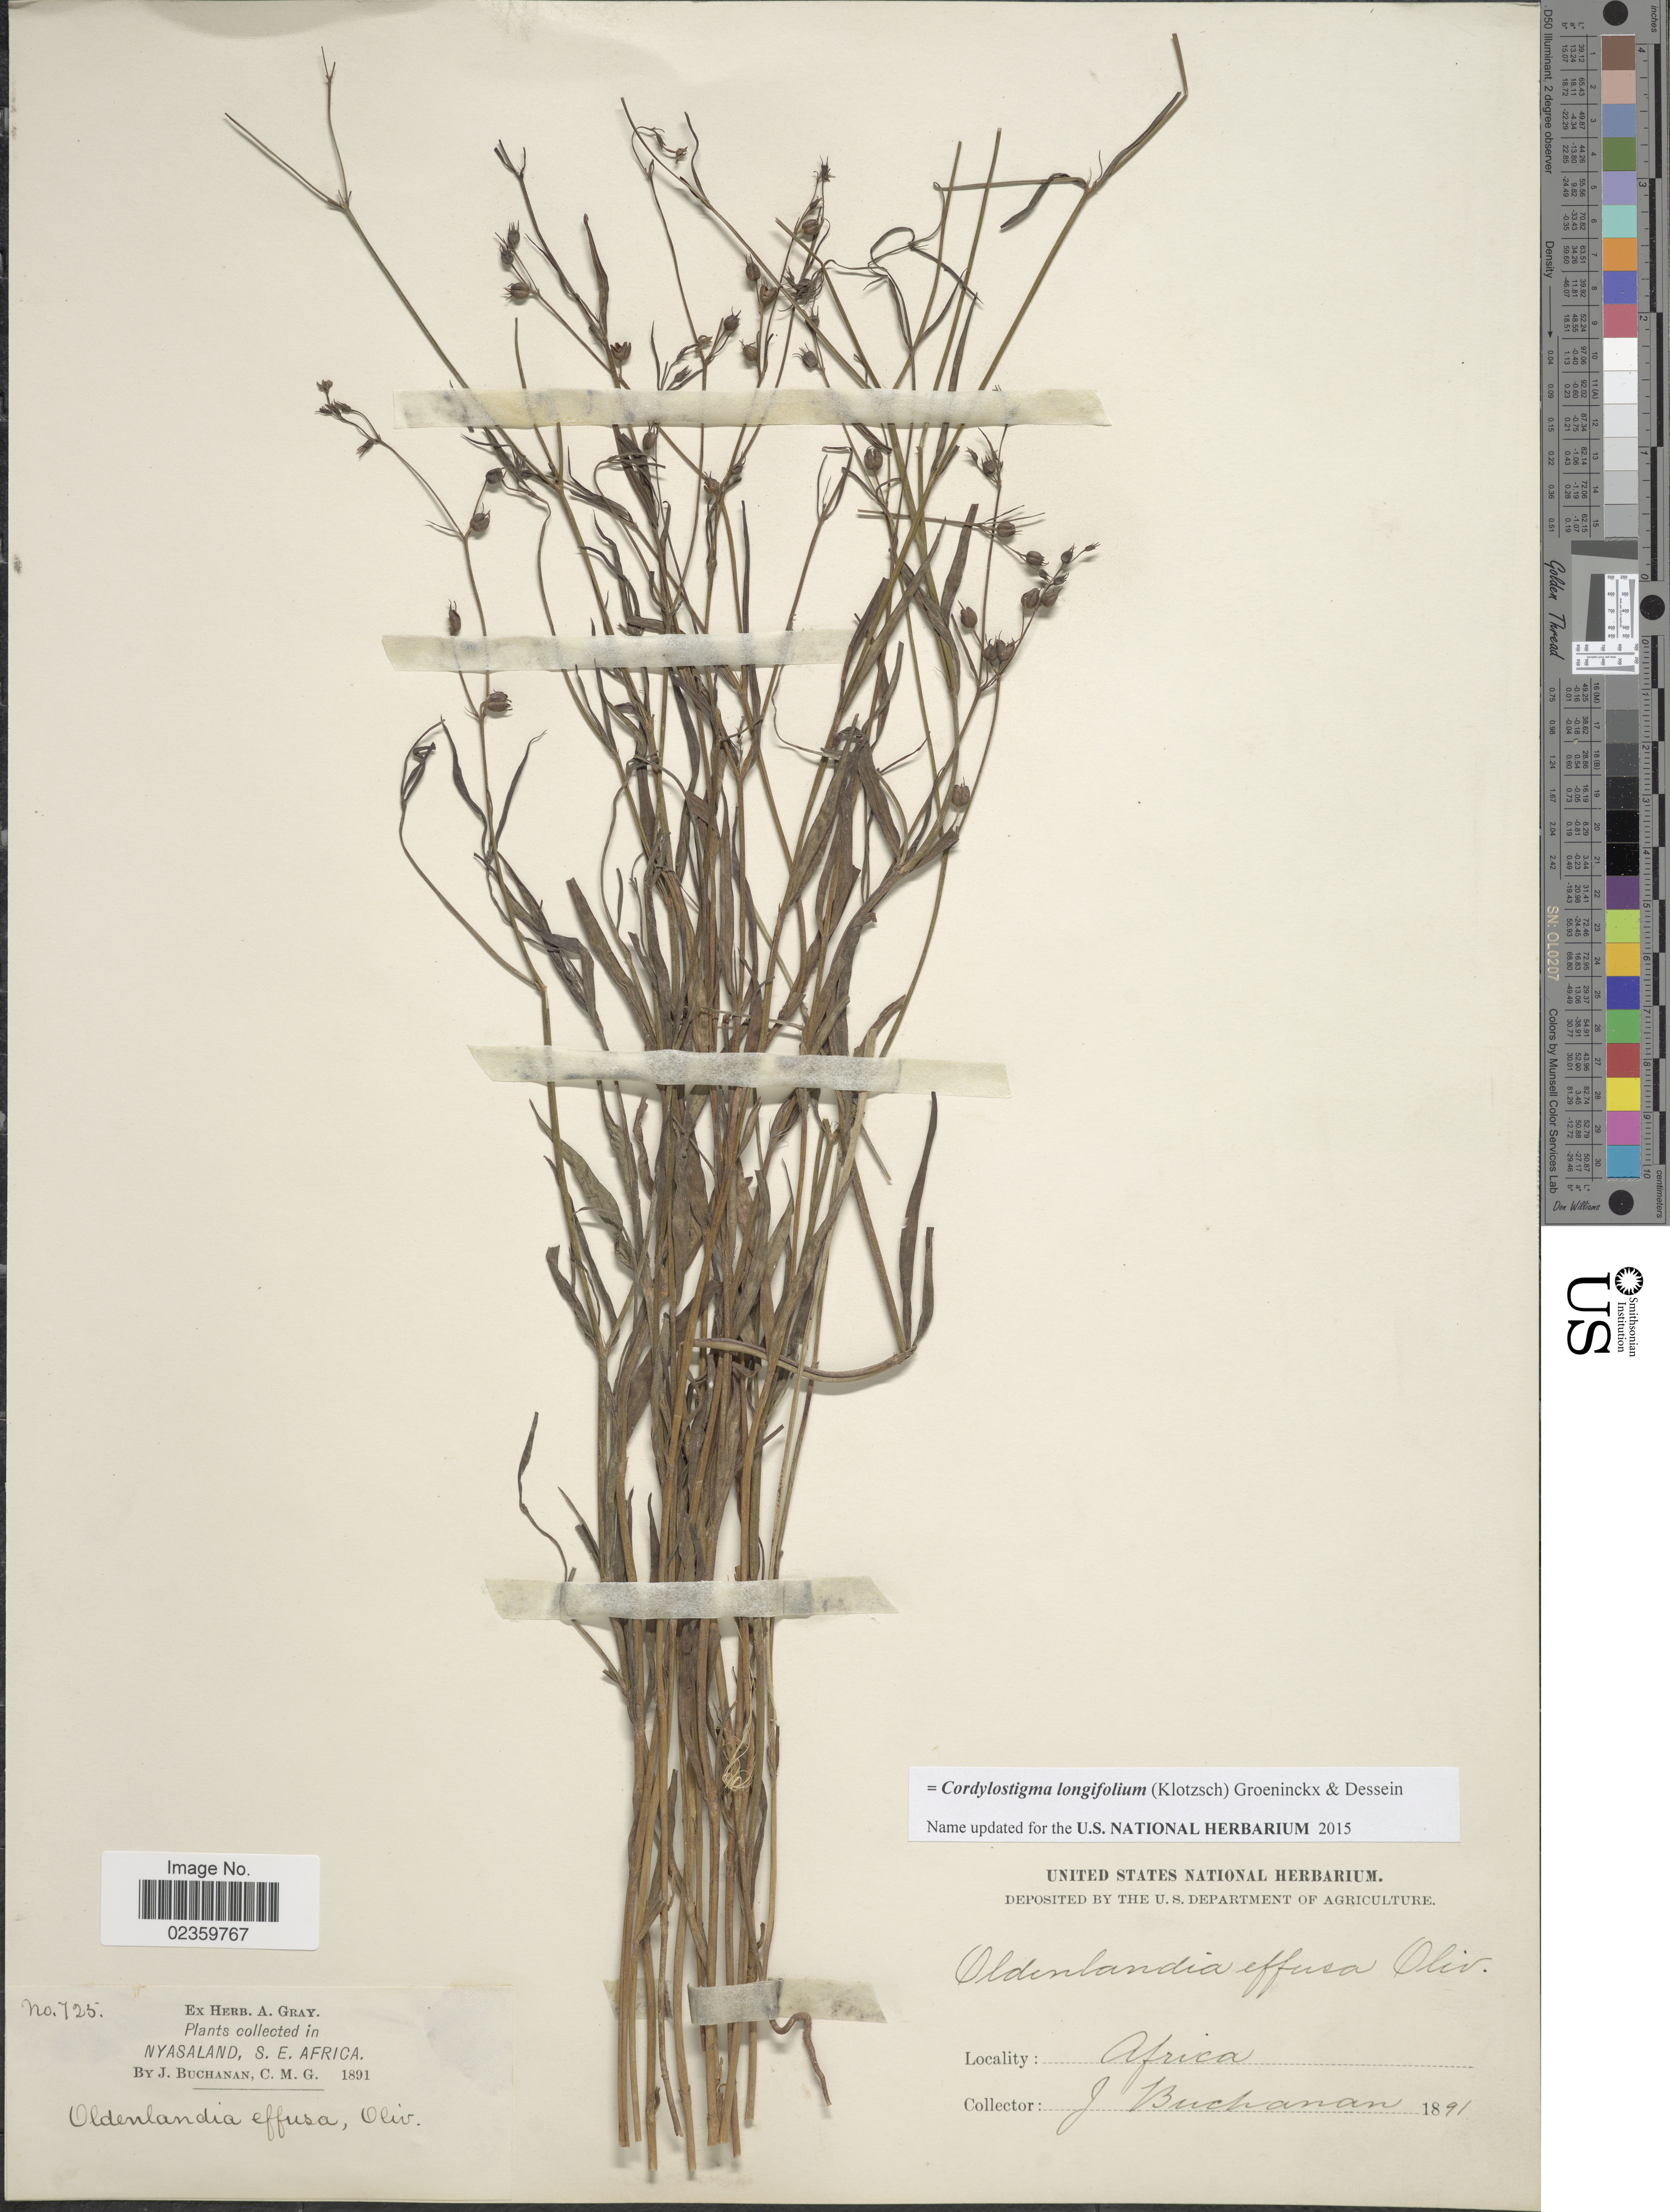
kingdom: Plantae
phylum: Tracheophyta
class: Magnoliopsida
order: Gentianales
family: Rubiaceae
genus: Cordylostigma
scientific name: Cordylostigma longifolium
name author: (Klotzsch) Groeninckx & Dessein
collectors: J. Buchanan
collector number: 725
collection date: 1891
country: Malawi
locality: Nyasaland, S.E. Africa